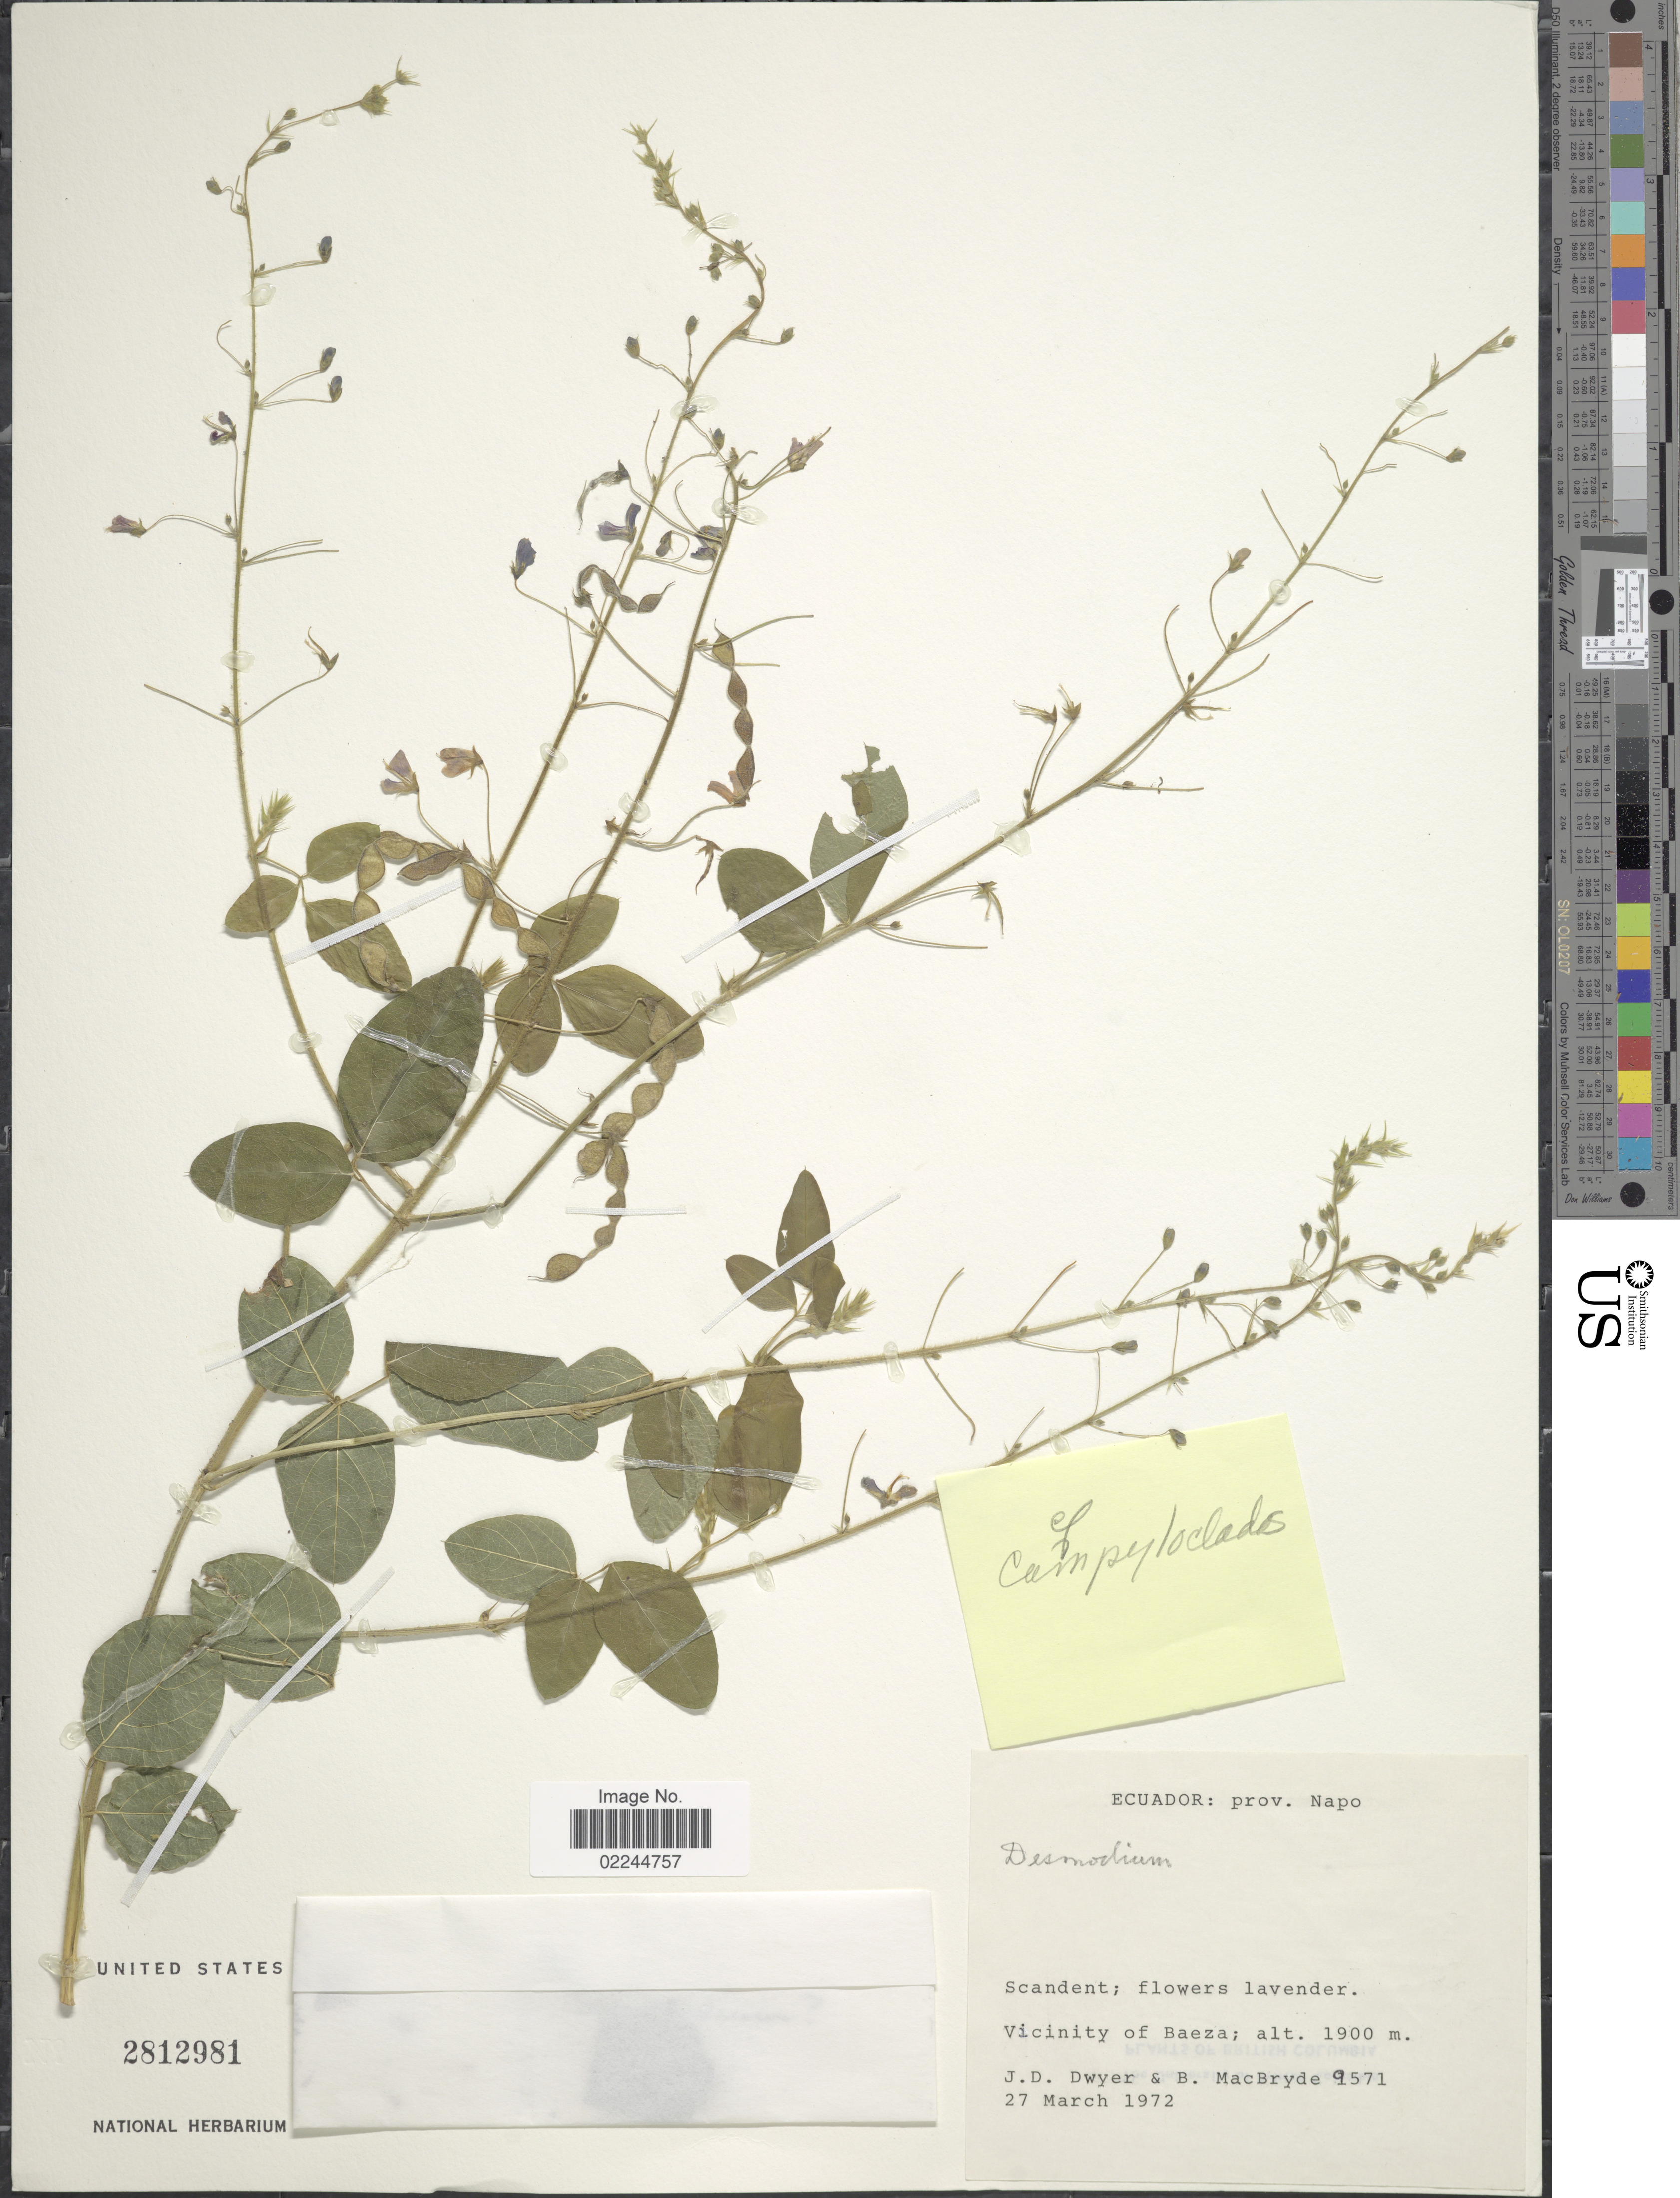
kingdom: Plantae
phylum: Tracheophyta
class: Magnoliopsida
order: Fabales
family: Fabaceae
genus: Desmodium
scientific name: Desmodium campyloclados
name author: Hemsl.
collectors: J. D. Dwyer & B. MacBryde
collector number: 9571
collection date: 1972-03-27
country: Ecuador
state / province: Napo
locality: Vicinity of Baeza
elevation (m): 1900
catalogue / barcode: US 2812981